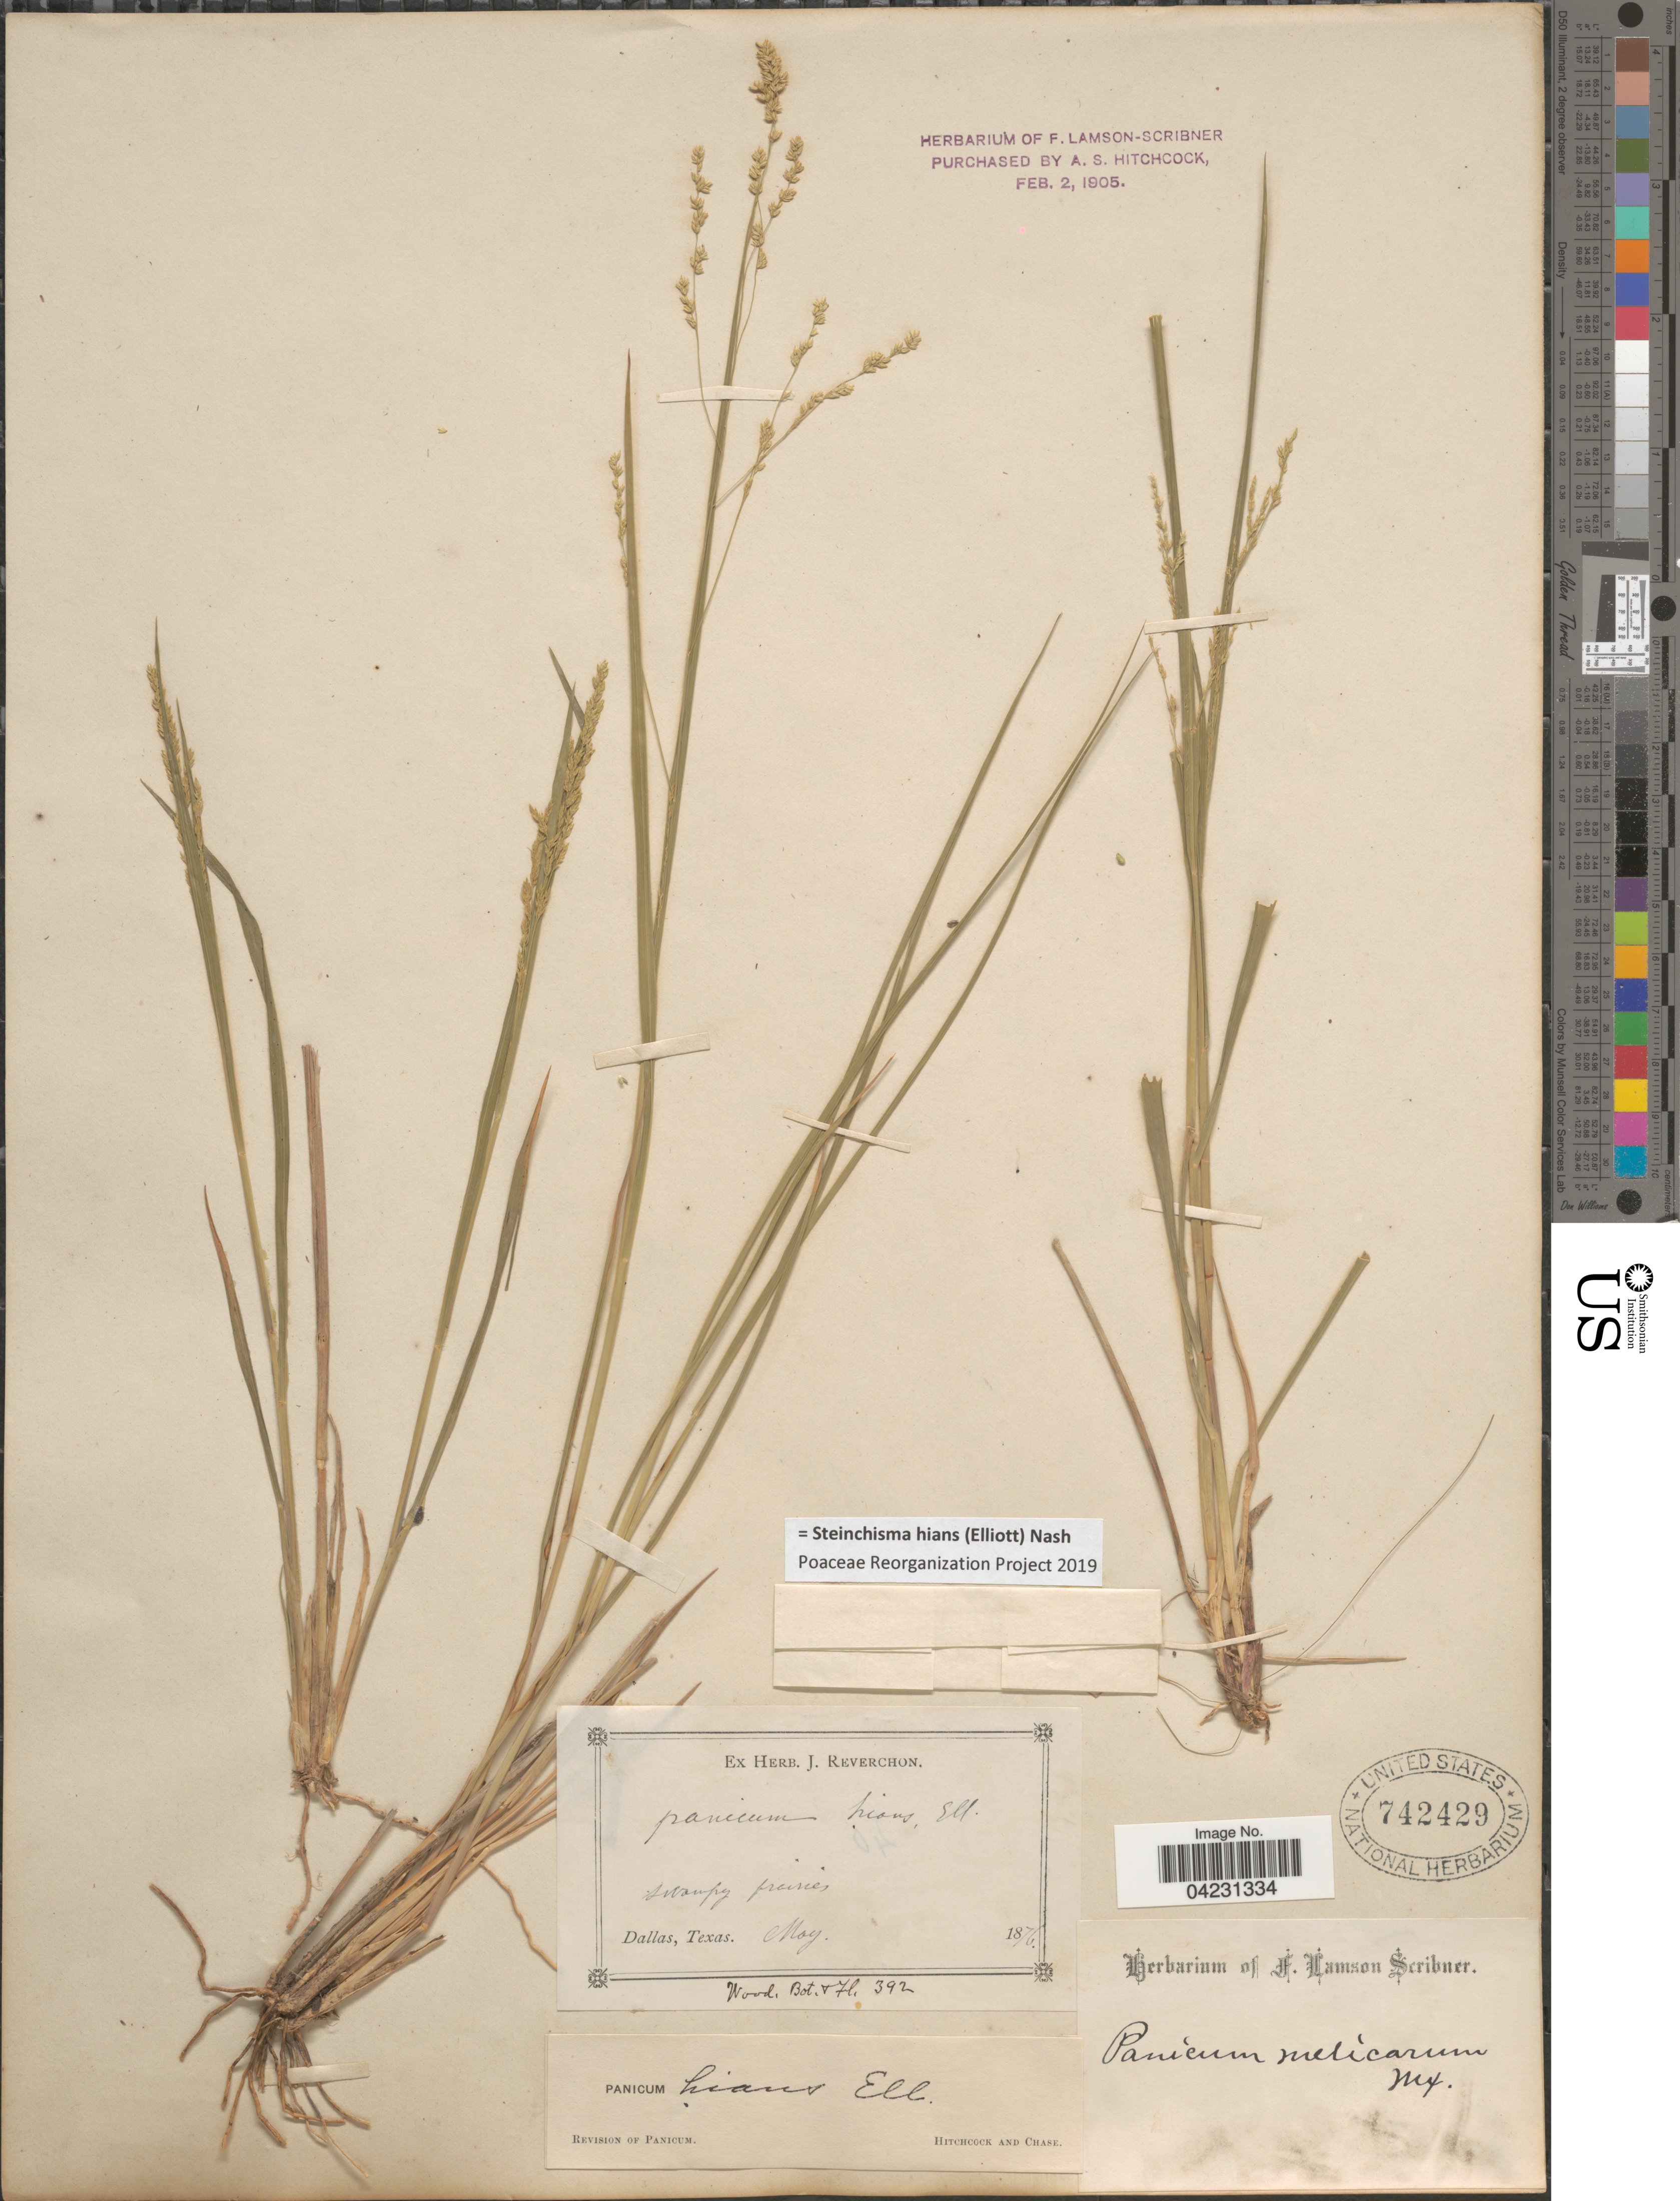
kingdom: Plantae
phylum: Tracheophyta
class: Liliopsida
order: Poales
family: Poaceae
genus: Steinchisma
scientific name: Steinchisma hians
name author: (Elliott) Nash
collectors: ex herb. J. Reverchon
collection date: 1876-05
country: United States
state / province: Texas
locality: Swampy prairie. Dallas.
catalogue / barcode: US 742429